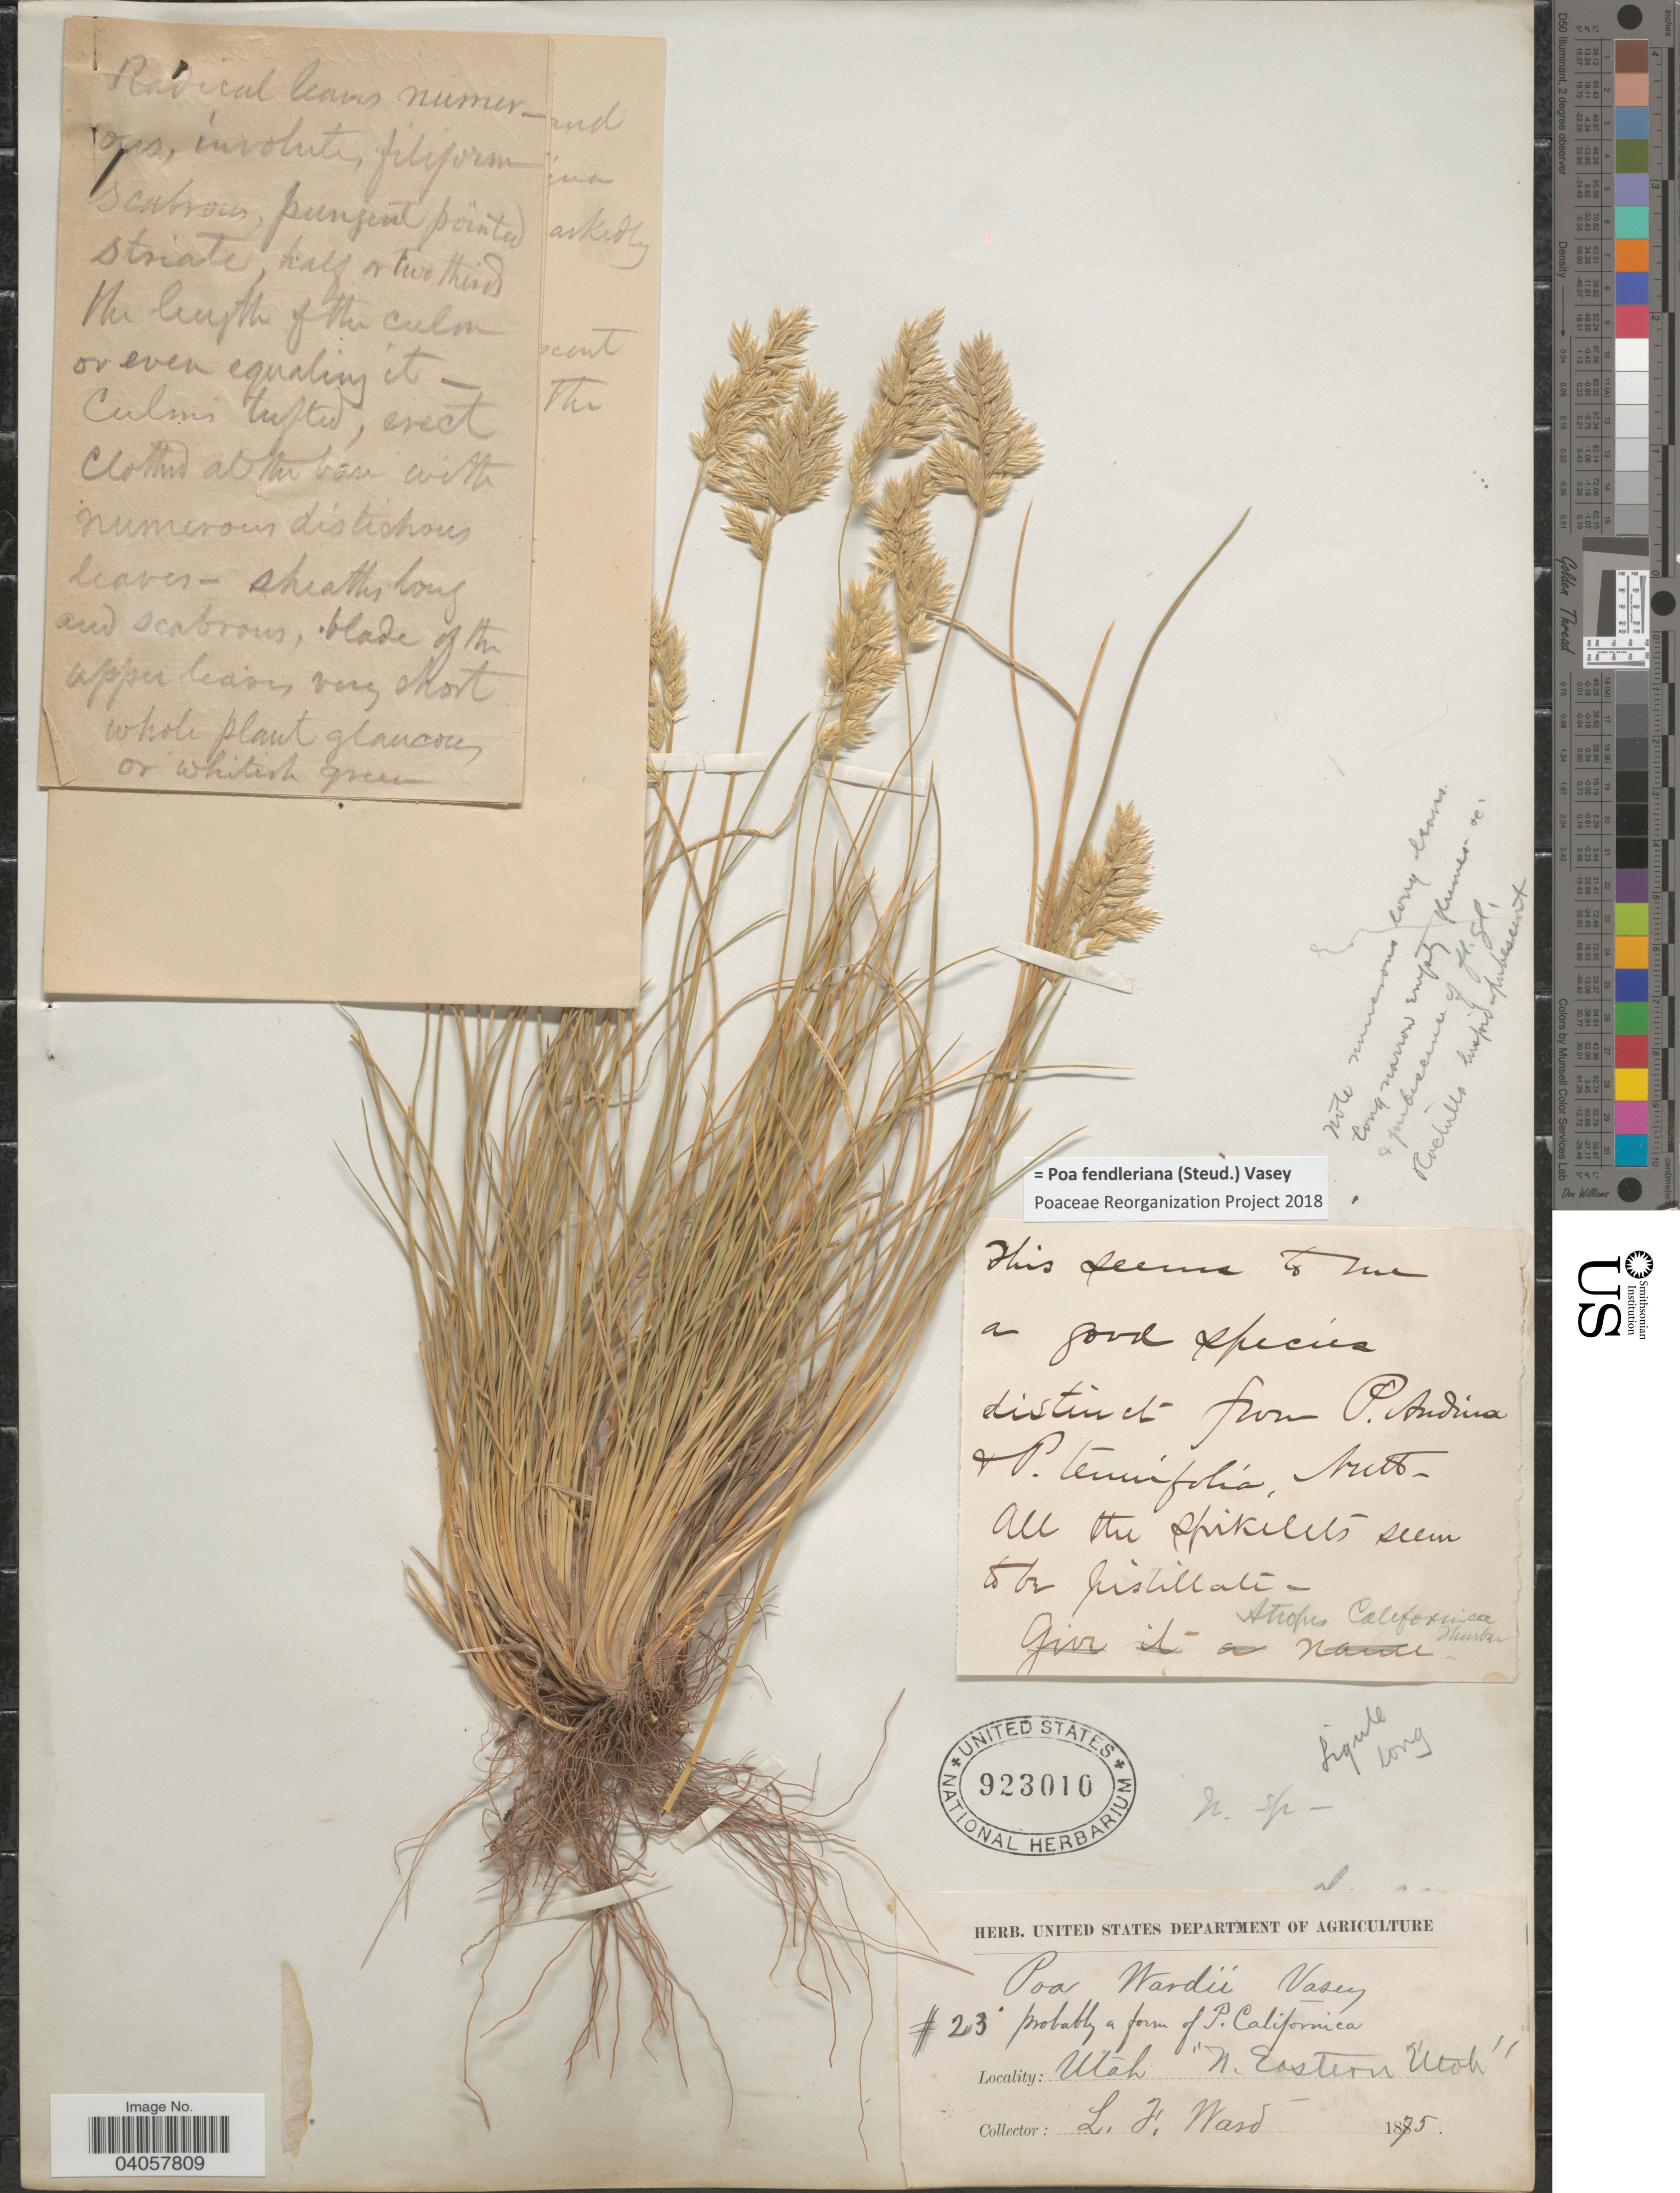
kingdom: Plantae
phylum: Tracheophyta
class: Liliopsida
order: Poales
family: Poaceae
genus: Poa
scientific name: Poa fendleriana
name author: (Steud.) Vasey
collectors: L. Ward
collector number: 23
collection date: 1875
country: United States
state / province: Utah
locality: N. Eastern Utah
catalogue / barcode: US 923010